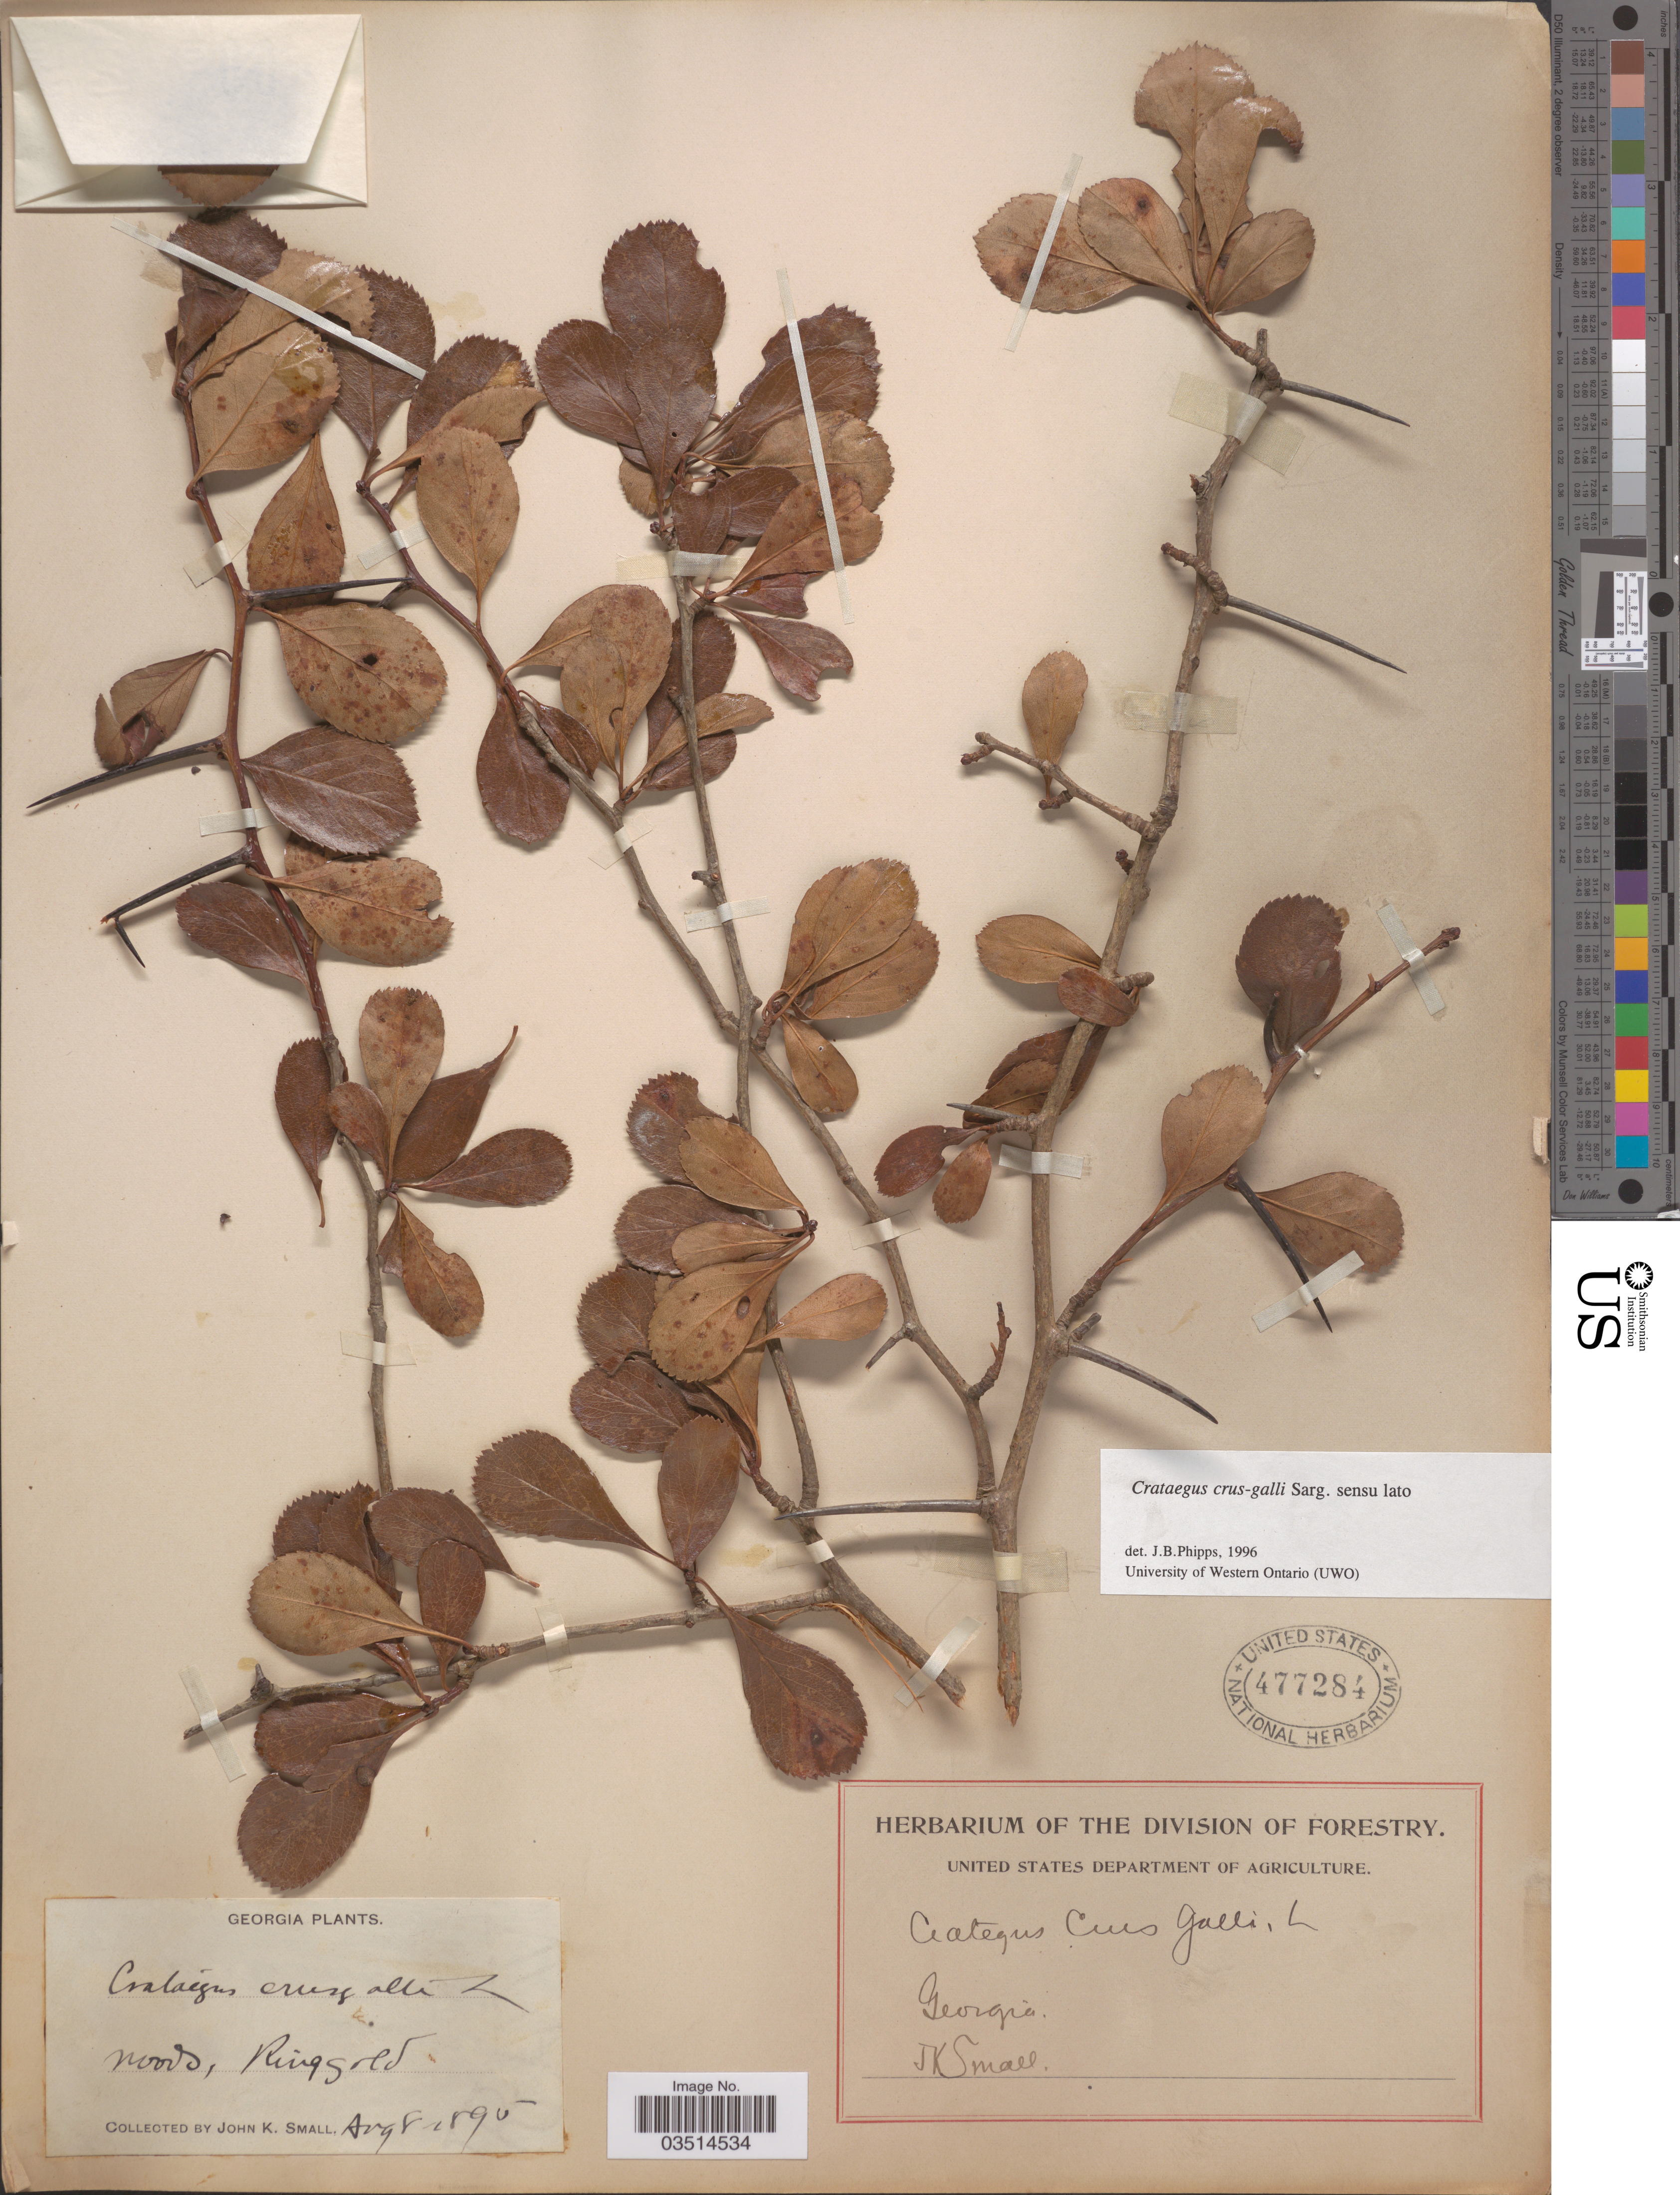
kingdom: Plantae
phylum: Tracheophyta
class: Magnoliopsida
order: Rosales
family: Rosaceae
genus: Crataegus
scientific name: Crataegus crus-galli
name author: L.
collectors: J. K. Small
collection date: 1895-08-08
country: United States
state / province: Georgia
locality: Ringgold.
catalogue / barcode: US 477284